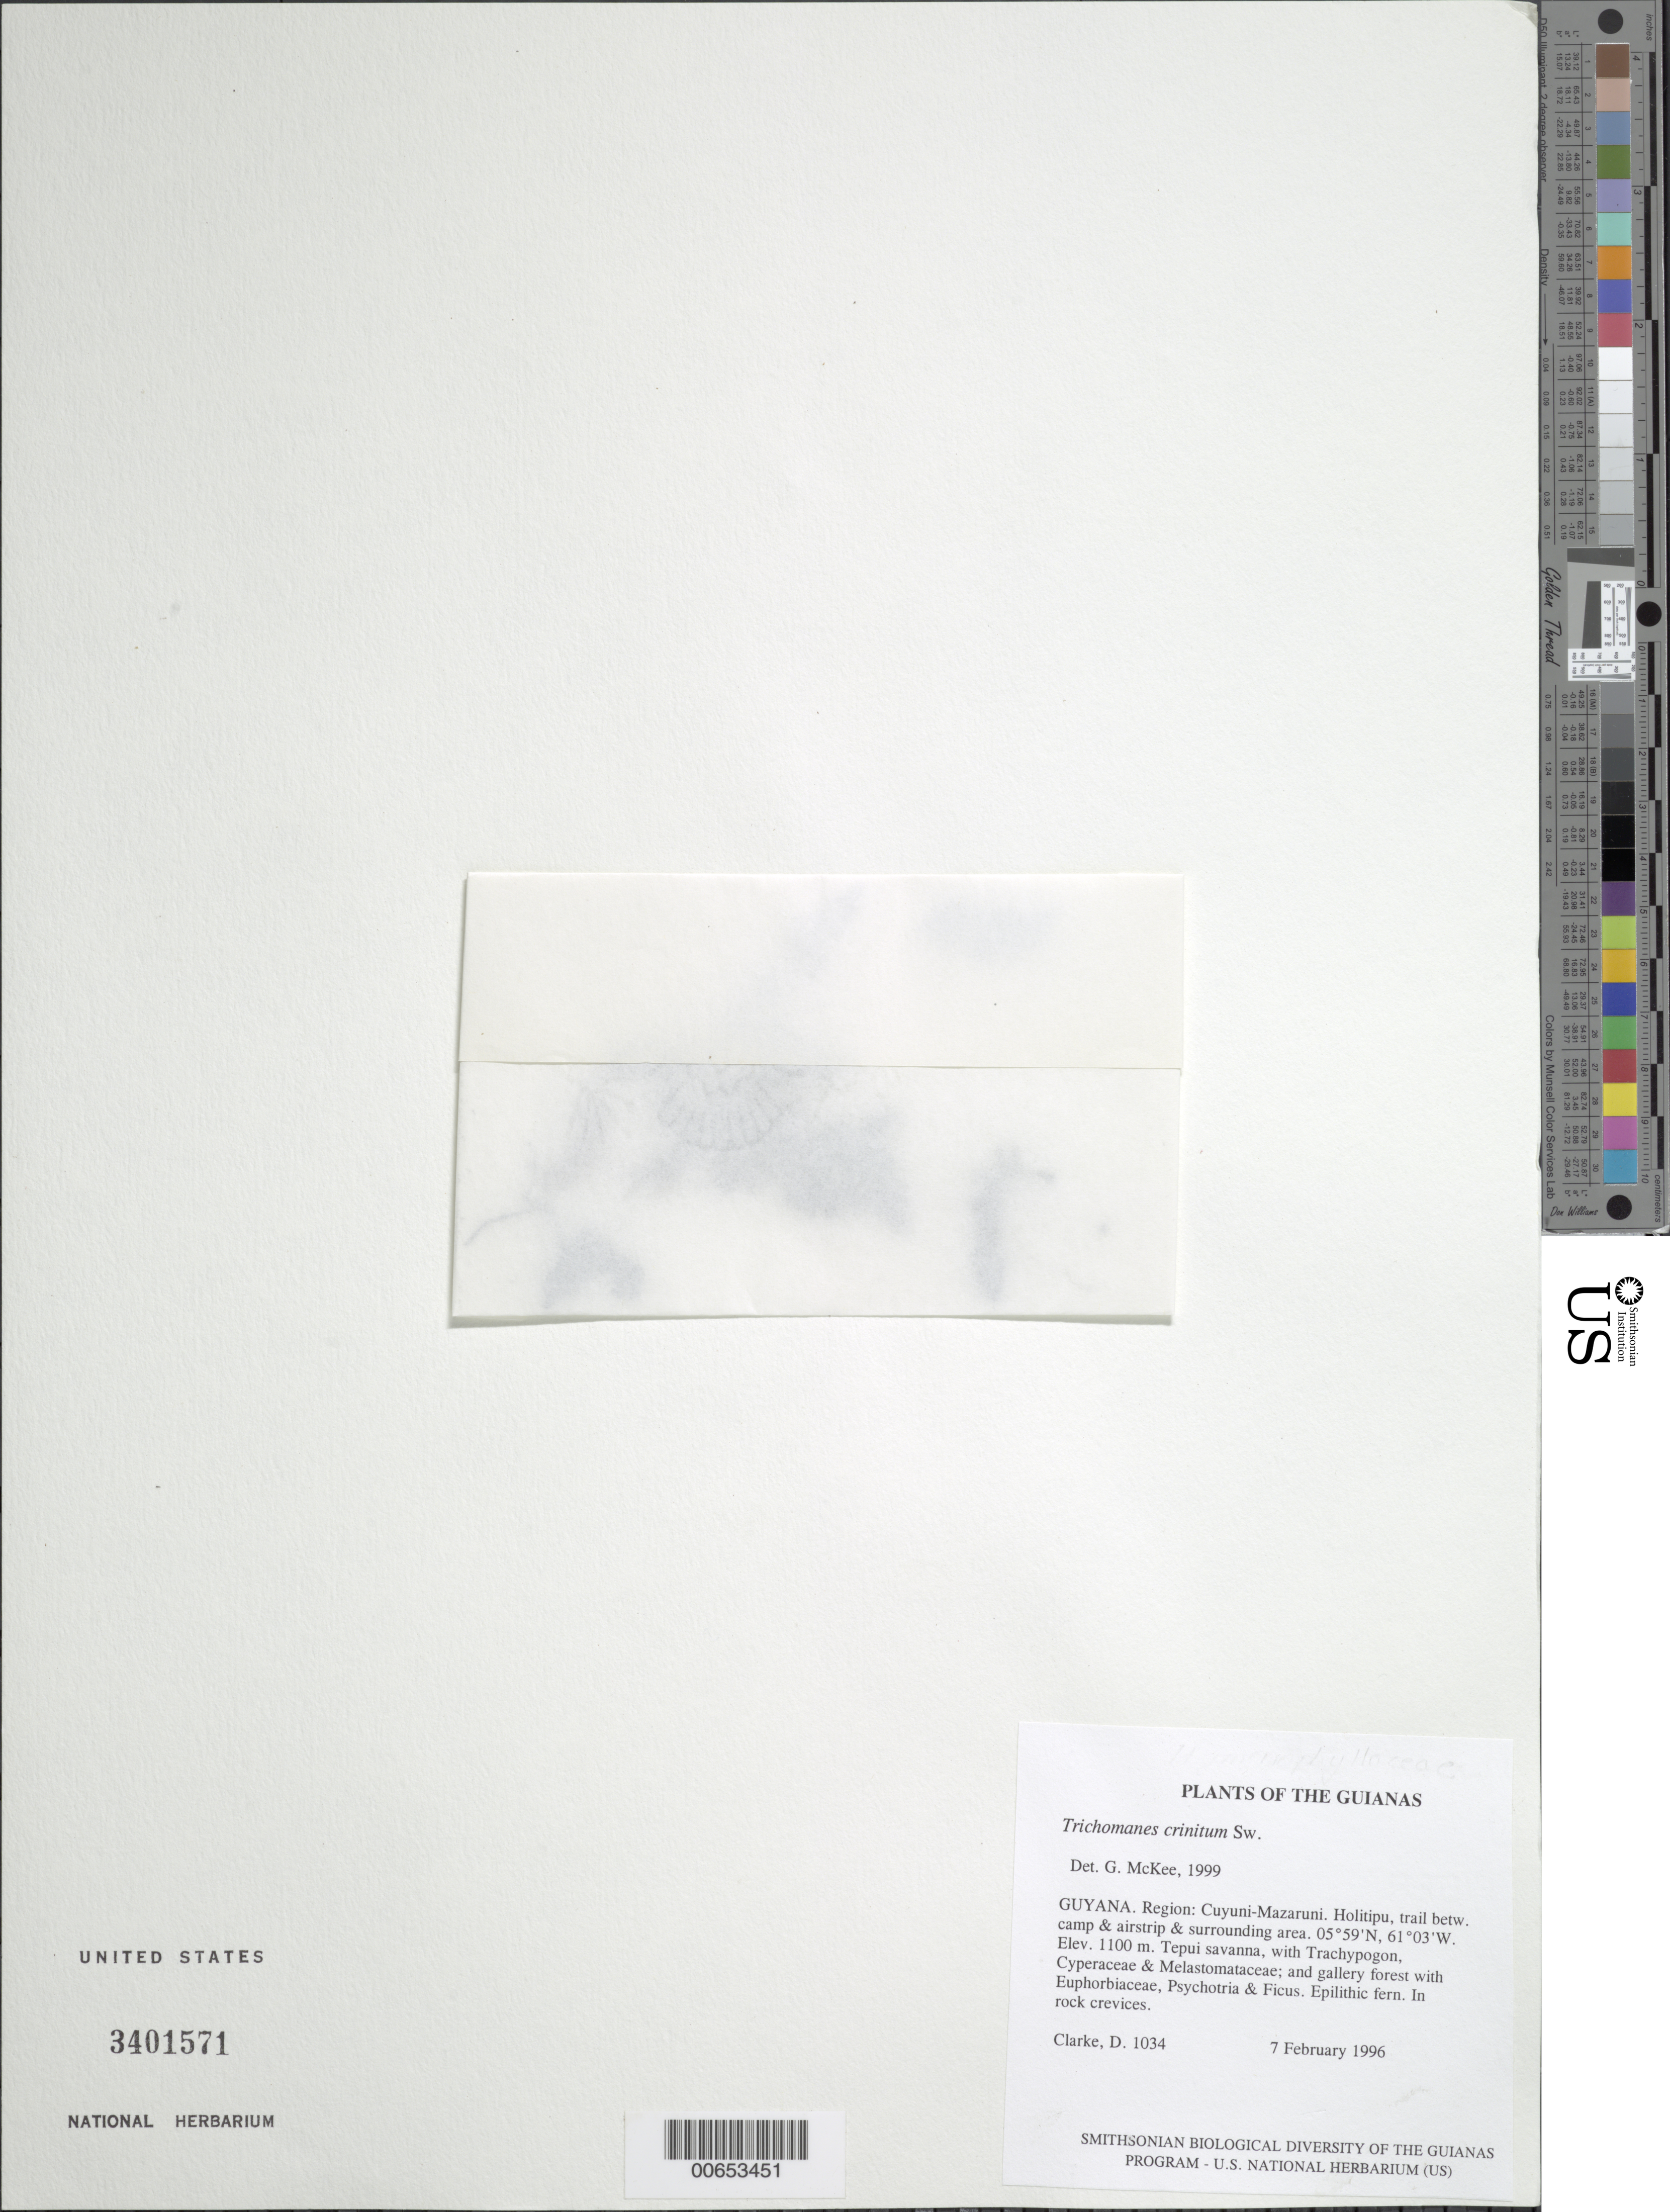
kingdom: Plantae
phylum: Tracheophyta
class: Polypodiopsida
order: Hymenophyllales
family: Hymenophyllaceae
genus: Trichomanes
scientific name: Trichomanes crinitum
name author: Sw.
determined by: McKee, G. S., (US), NMNH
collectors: H. D. Clarke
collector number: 1034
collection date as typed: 7 February 1996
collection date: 1996-02-07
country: Guyana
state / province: Cuyuni-Mazaruni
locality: Holitipu, trail between camp & airstrip & surrounding area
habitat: Tepui savanna, with Trachypogon, Cyperaceae & Melastomataceae; and gallery forest with Euphorbiaceae, Psychotria & Ficus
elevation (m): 1100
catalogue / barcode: US 3401571